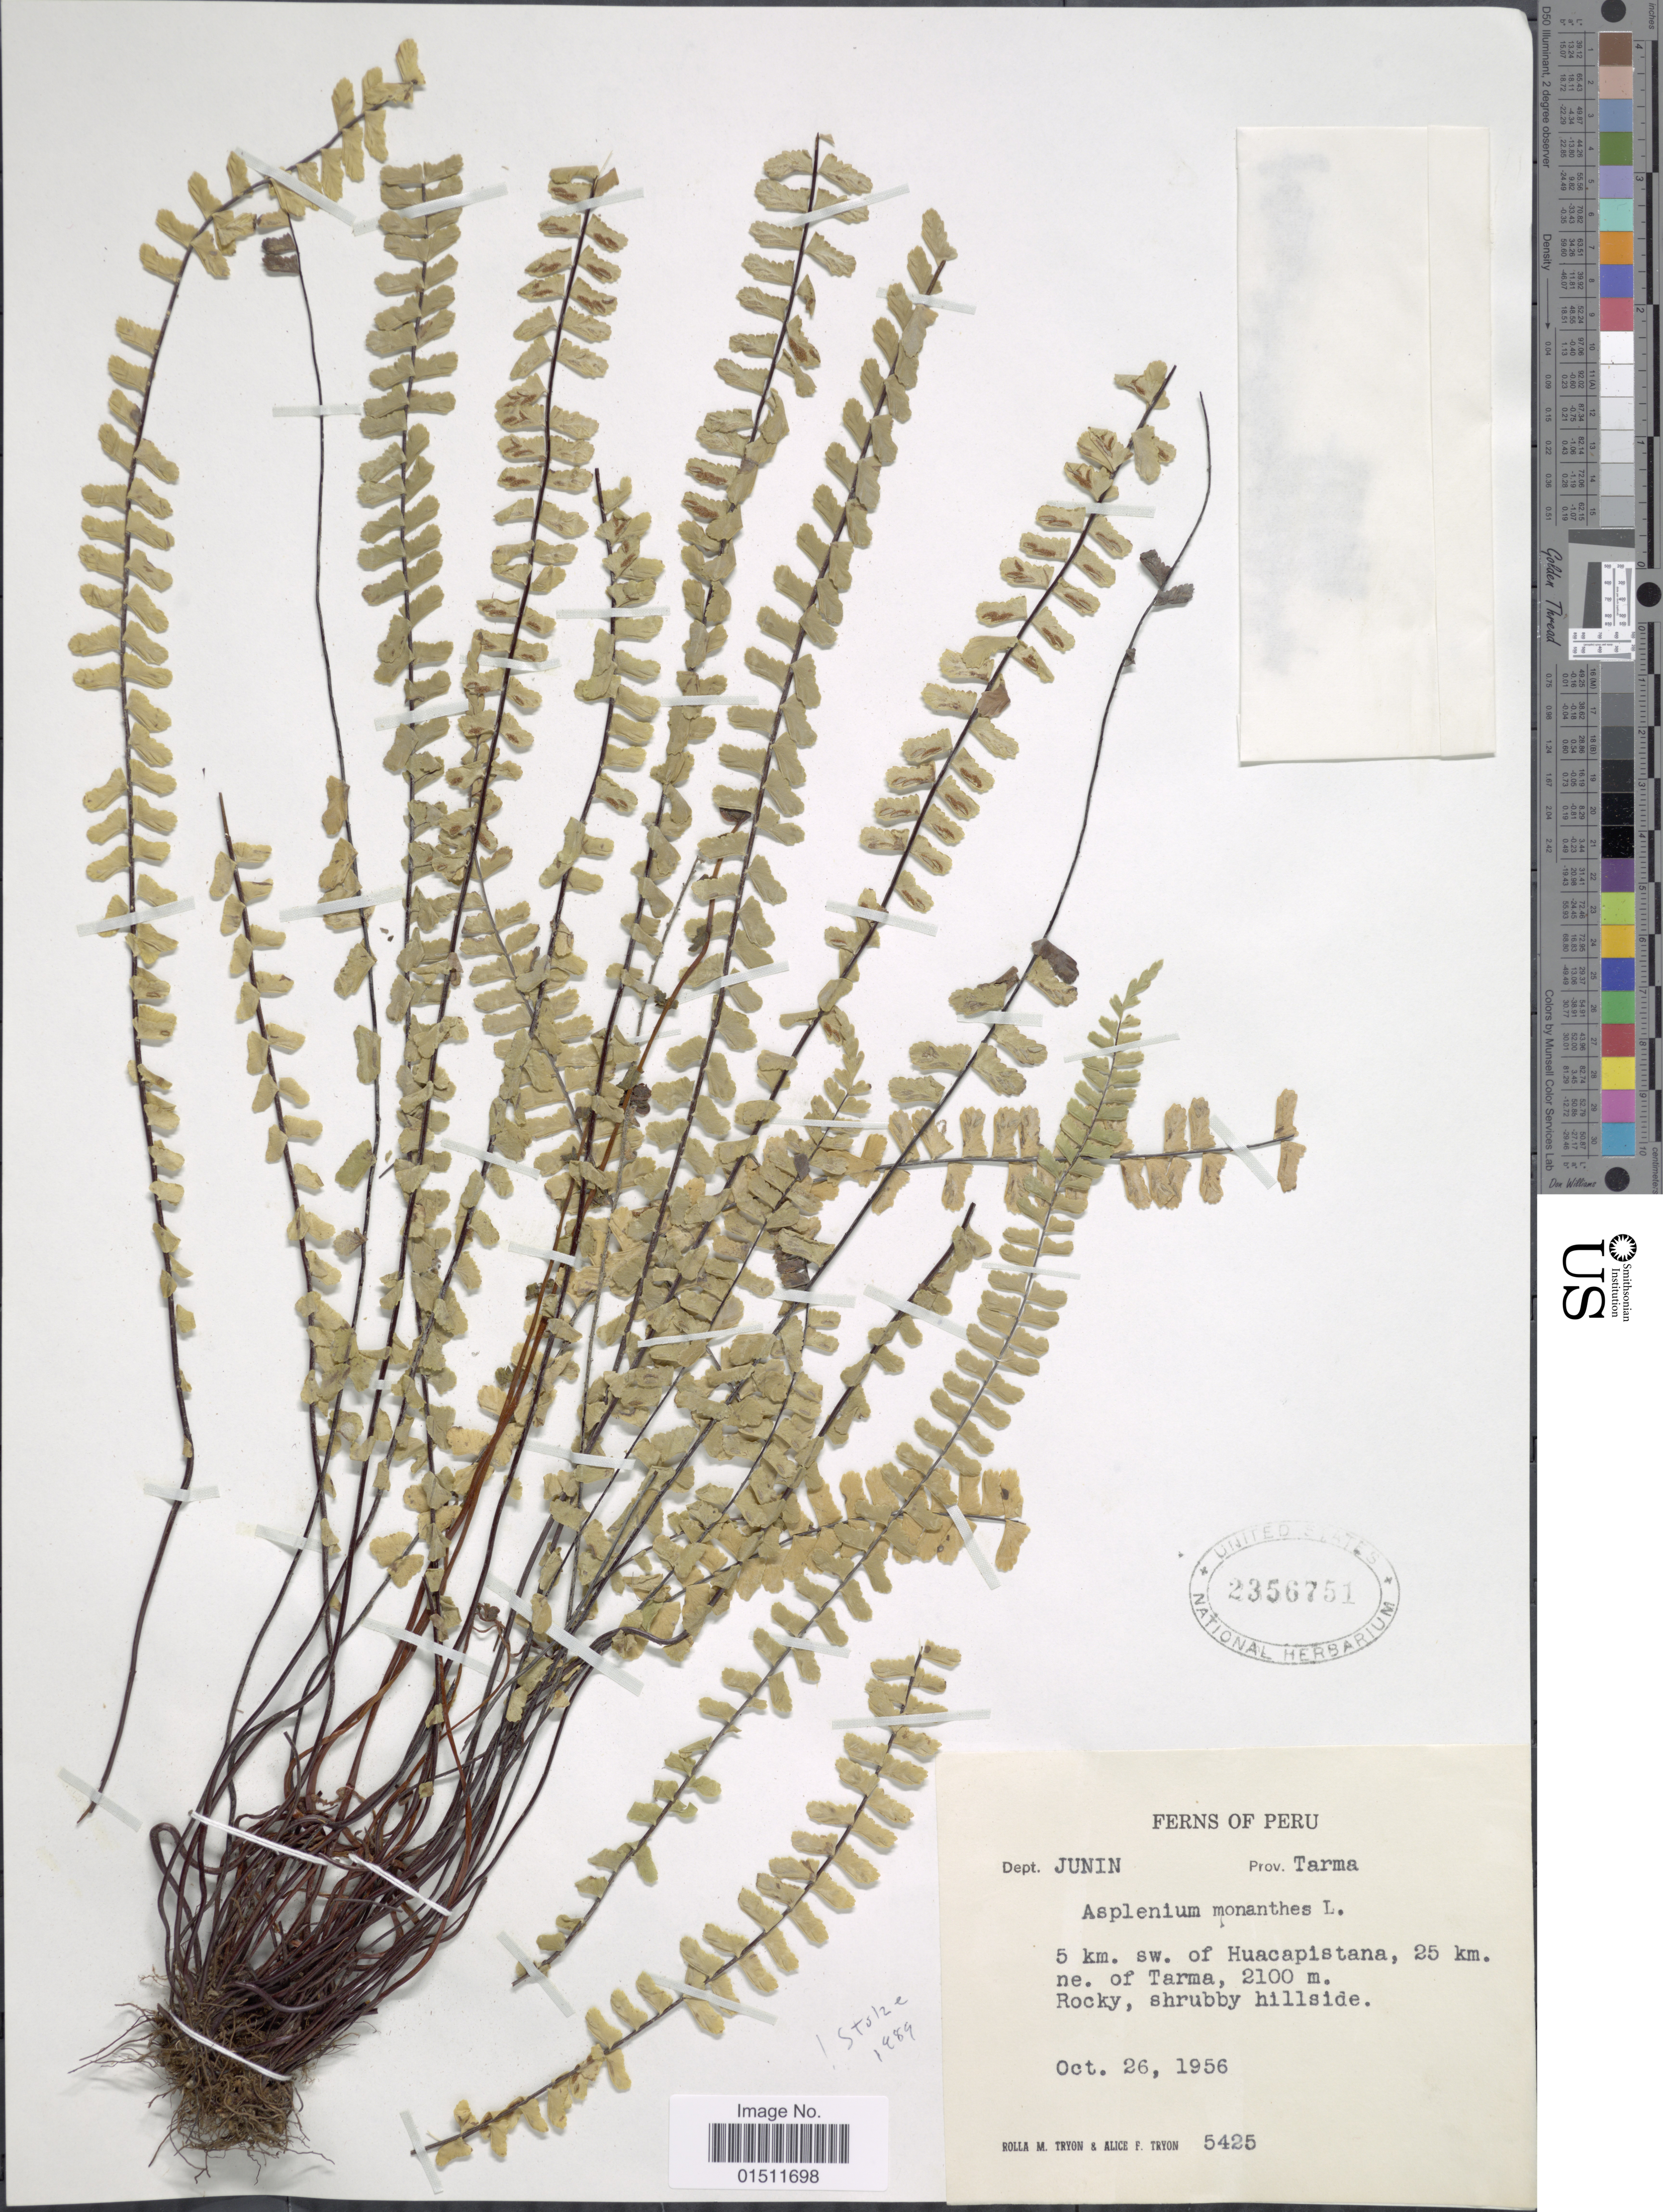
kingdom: Plantae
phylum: Tracheophyta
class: Polypodiopsida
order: Polypodiales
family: Aspleniaceae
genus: Asplenium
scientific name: Asplenium monanthes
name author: L.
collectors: R. M. Tryon & A. F. Tryon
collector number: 5425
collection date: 1956-10-26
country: Peru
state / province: Junín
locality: Dept. Junin, Prov. Tarma, 5 km. sw. of Huacapistana, 25 km ne. of Tarma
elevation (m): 2100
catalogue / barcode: US 2356751